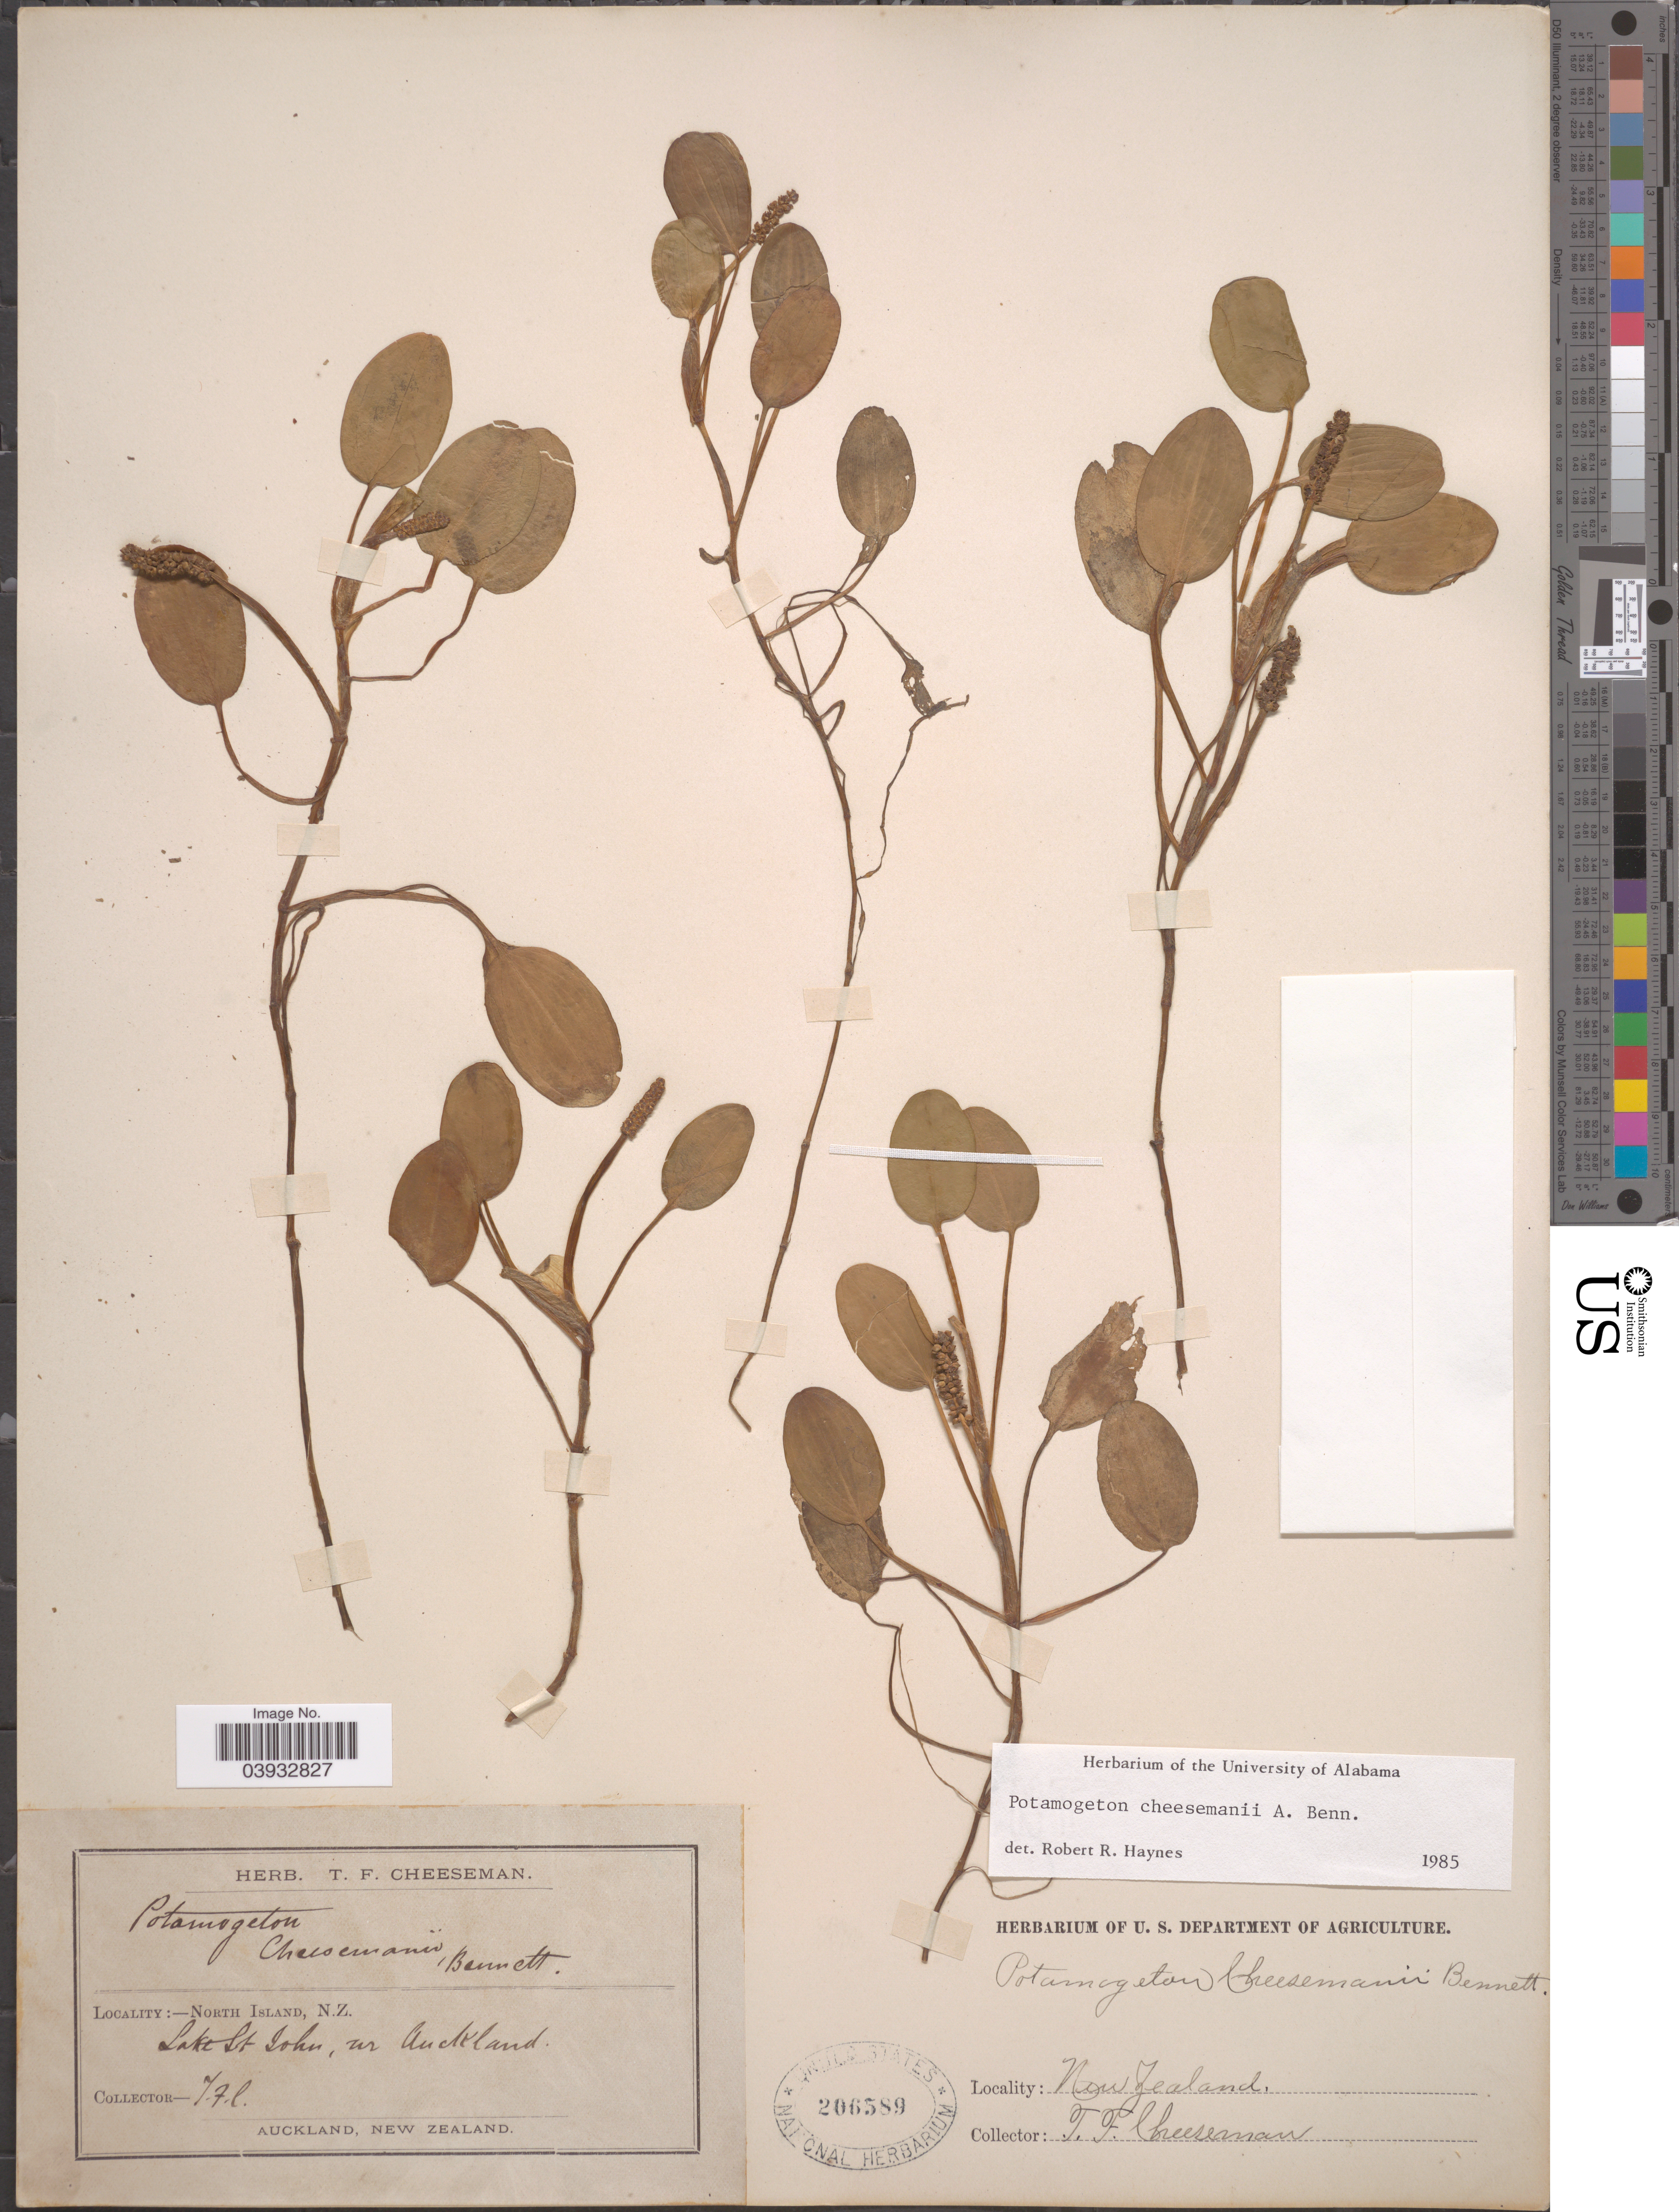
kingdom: Plantae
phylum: Tracheophyta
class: Liliopsida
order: Alismatales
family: Potamogetonaceae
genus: Potamogeton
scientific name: Potamogeton cheesemanii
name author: A. Benn.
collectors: T. F. Cheeseman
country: New Zealand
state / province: Auckland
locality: North Island, Lake St. John, nr Auckland.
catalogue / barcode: US 206589